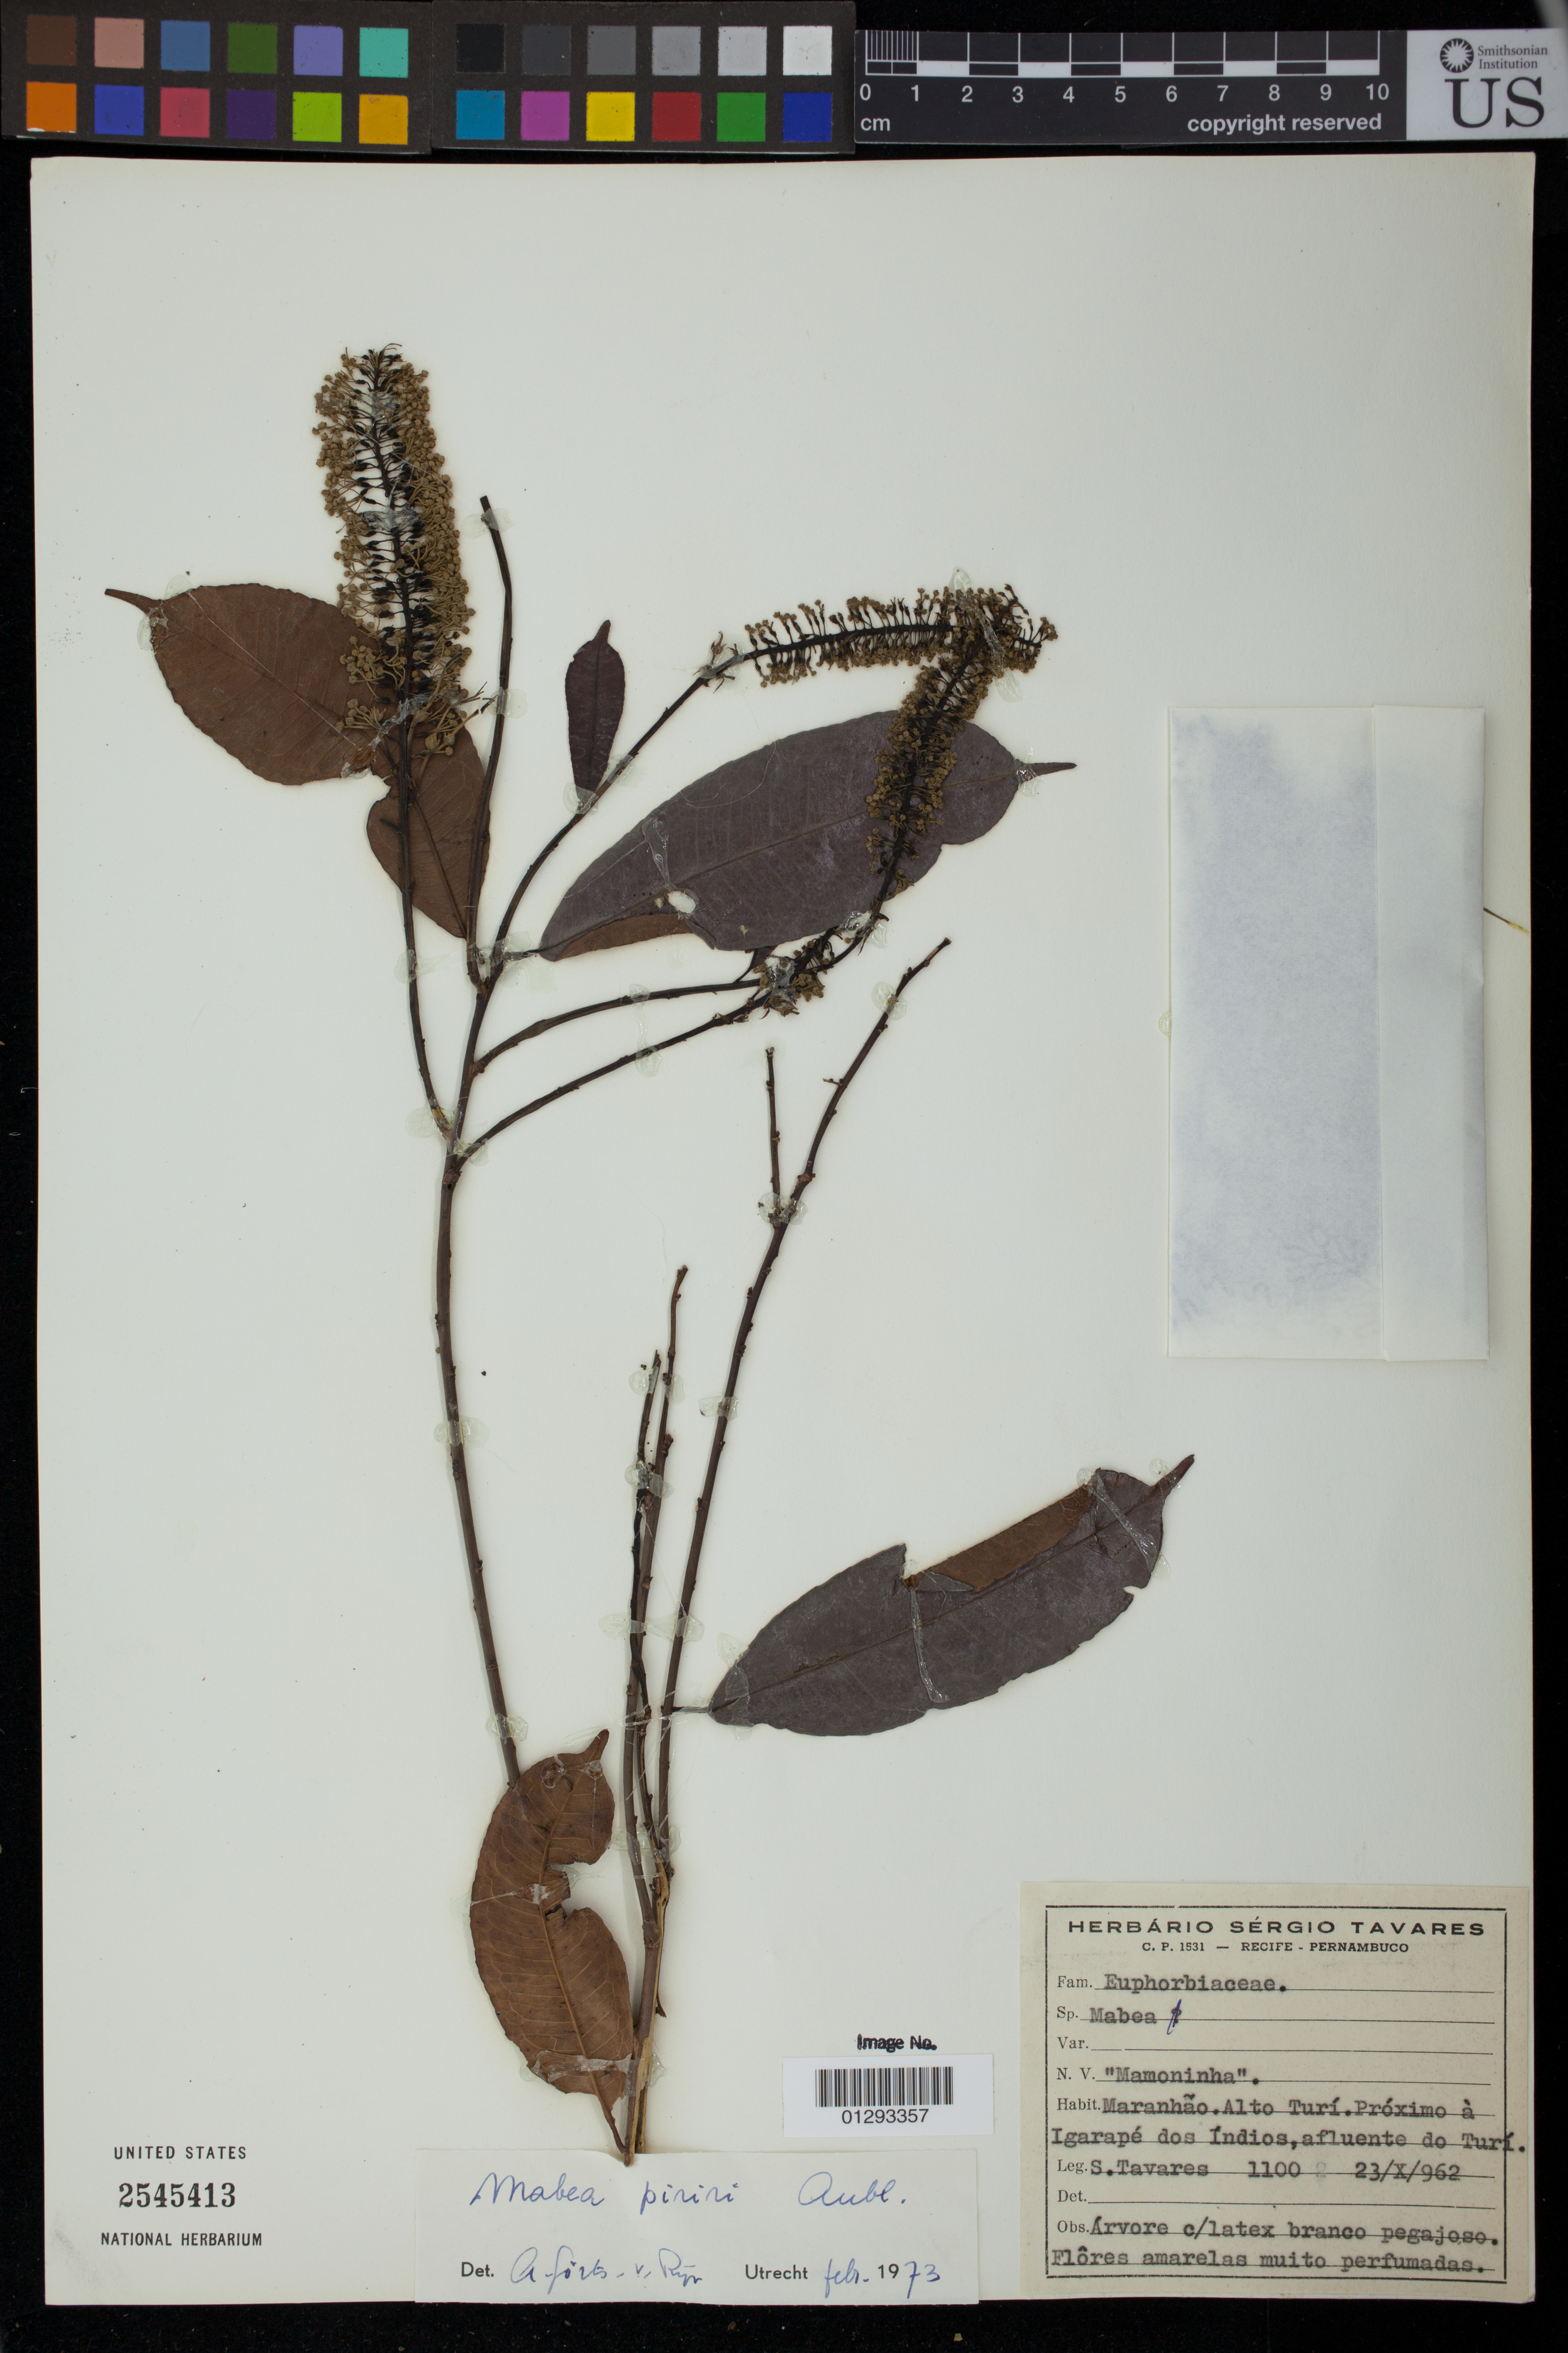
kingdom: Plantae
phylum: Tracheophyta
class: Magnoliopsida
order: Malpighiales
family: Euphorbiaceae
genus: Mabea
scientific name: Mabea piriri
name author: Aubl.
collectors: S. Tavares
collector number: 1100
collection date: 1962-10-23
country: Brazil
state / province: Maranhão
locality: Alto Turi. Proximo a Igarape dos Indios, afluente do Turi.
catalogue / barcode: US 2545413